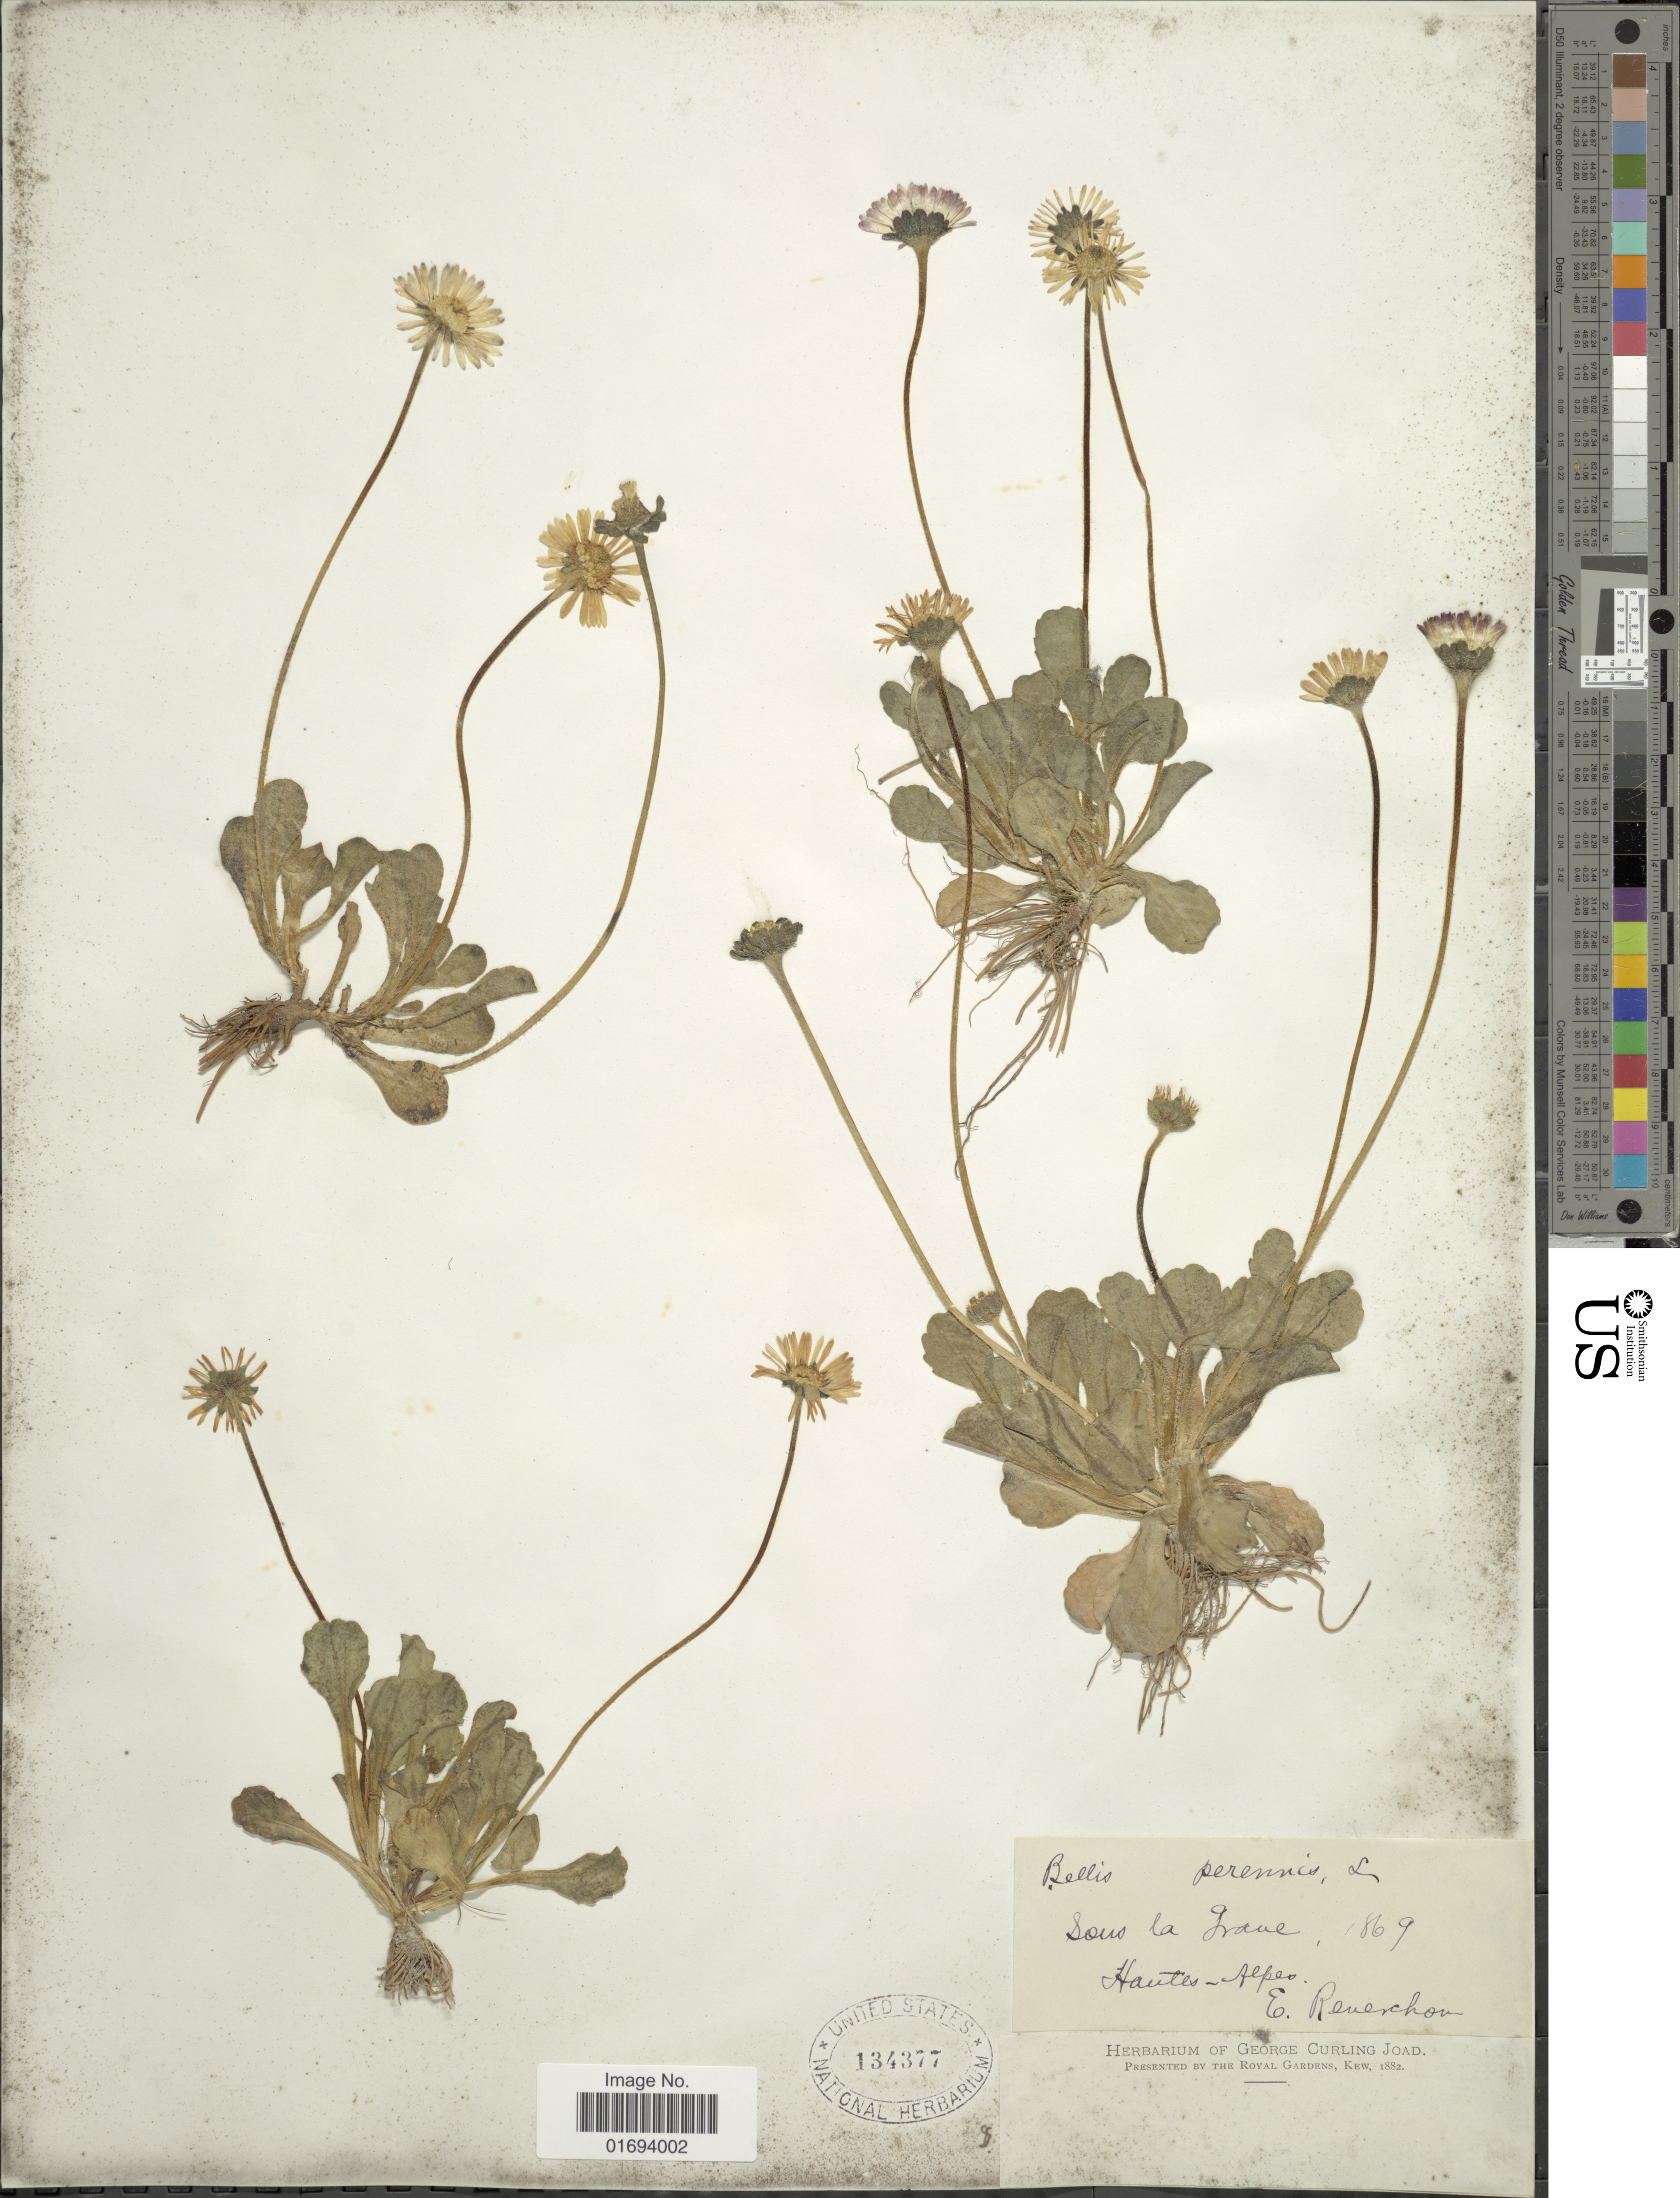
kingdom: Plantae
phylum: Tracheophyta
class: Magnoliopsida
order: Asterales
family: Asteraceae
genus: Bellis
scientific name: Bellis perennis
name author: L.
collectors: E. Reverchon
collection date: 1869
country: France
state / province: Provence-Alpes-Côte d'Azur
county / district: Hautes-Alpes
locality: Sous La Grave, Hautes-Alpes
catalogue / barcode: US 134377